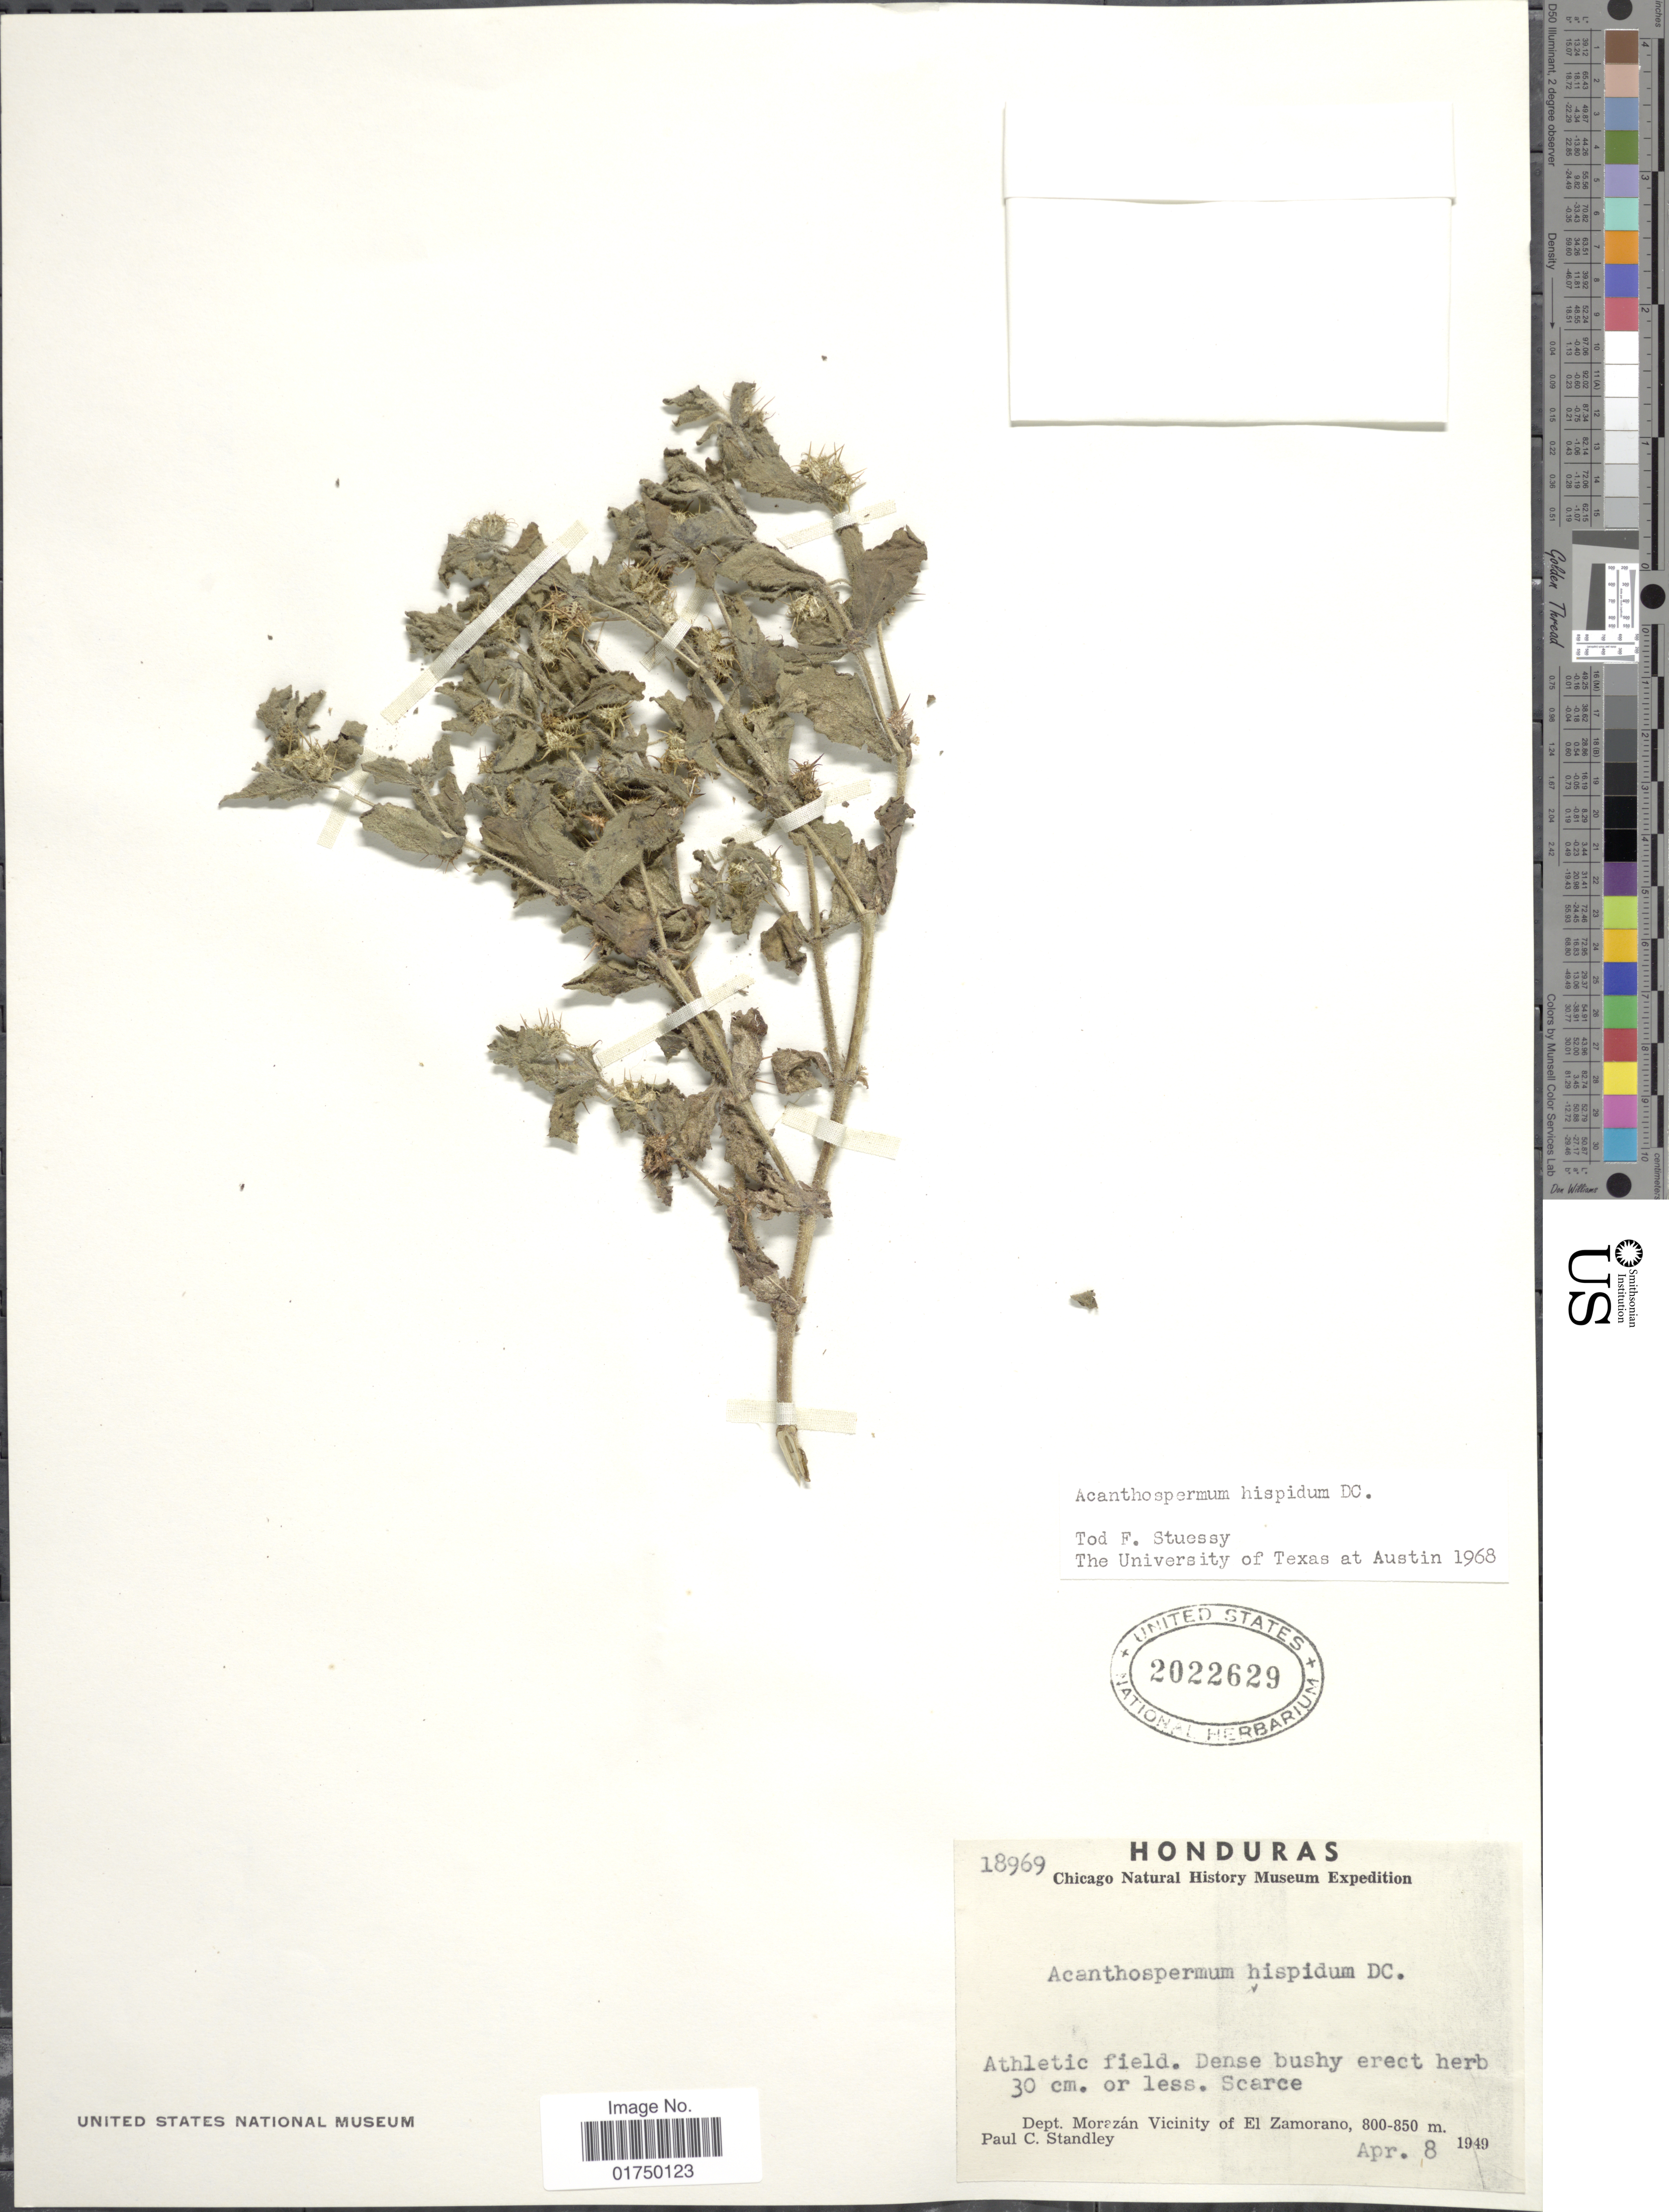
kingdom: Plantae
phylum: Tracheophyta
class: Magnoliopsida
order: Asterales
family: Asteraceae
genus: Acanthospermum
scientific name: Acanthospermum hispidum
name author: DC.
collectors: P. C. Standley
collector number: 18969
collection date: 1949-04-08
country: Honduras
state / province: Fco. Morazán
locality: Dept. Morazán. Vicinity of El Zamorano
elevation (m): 800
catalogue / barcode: US 2022629